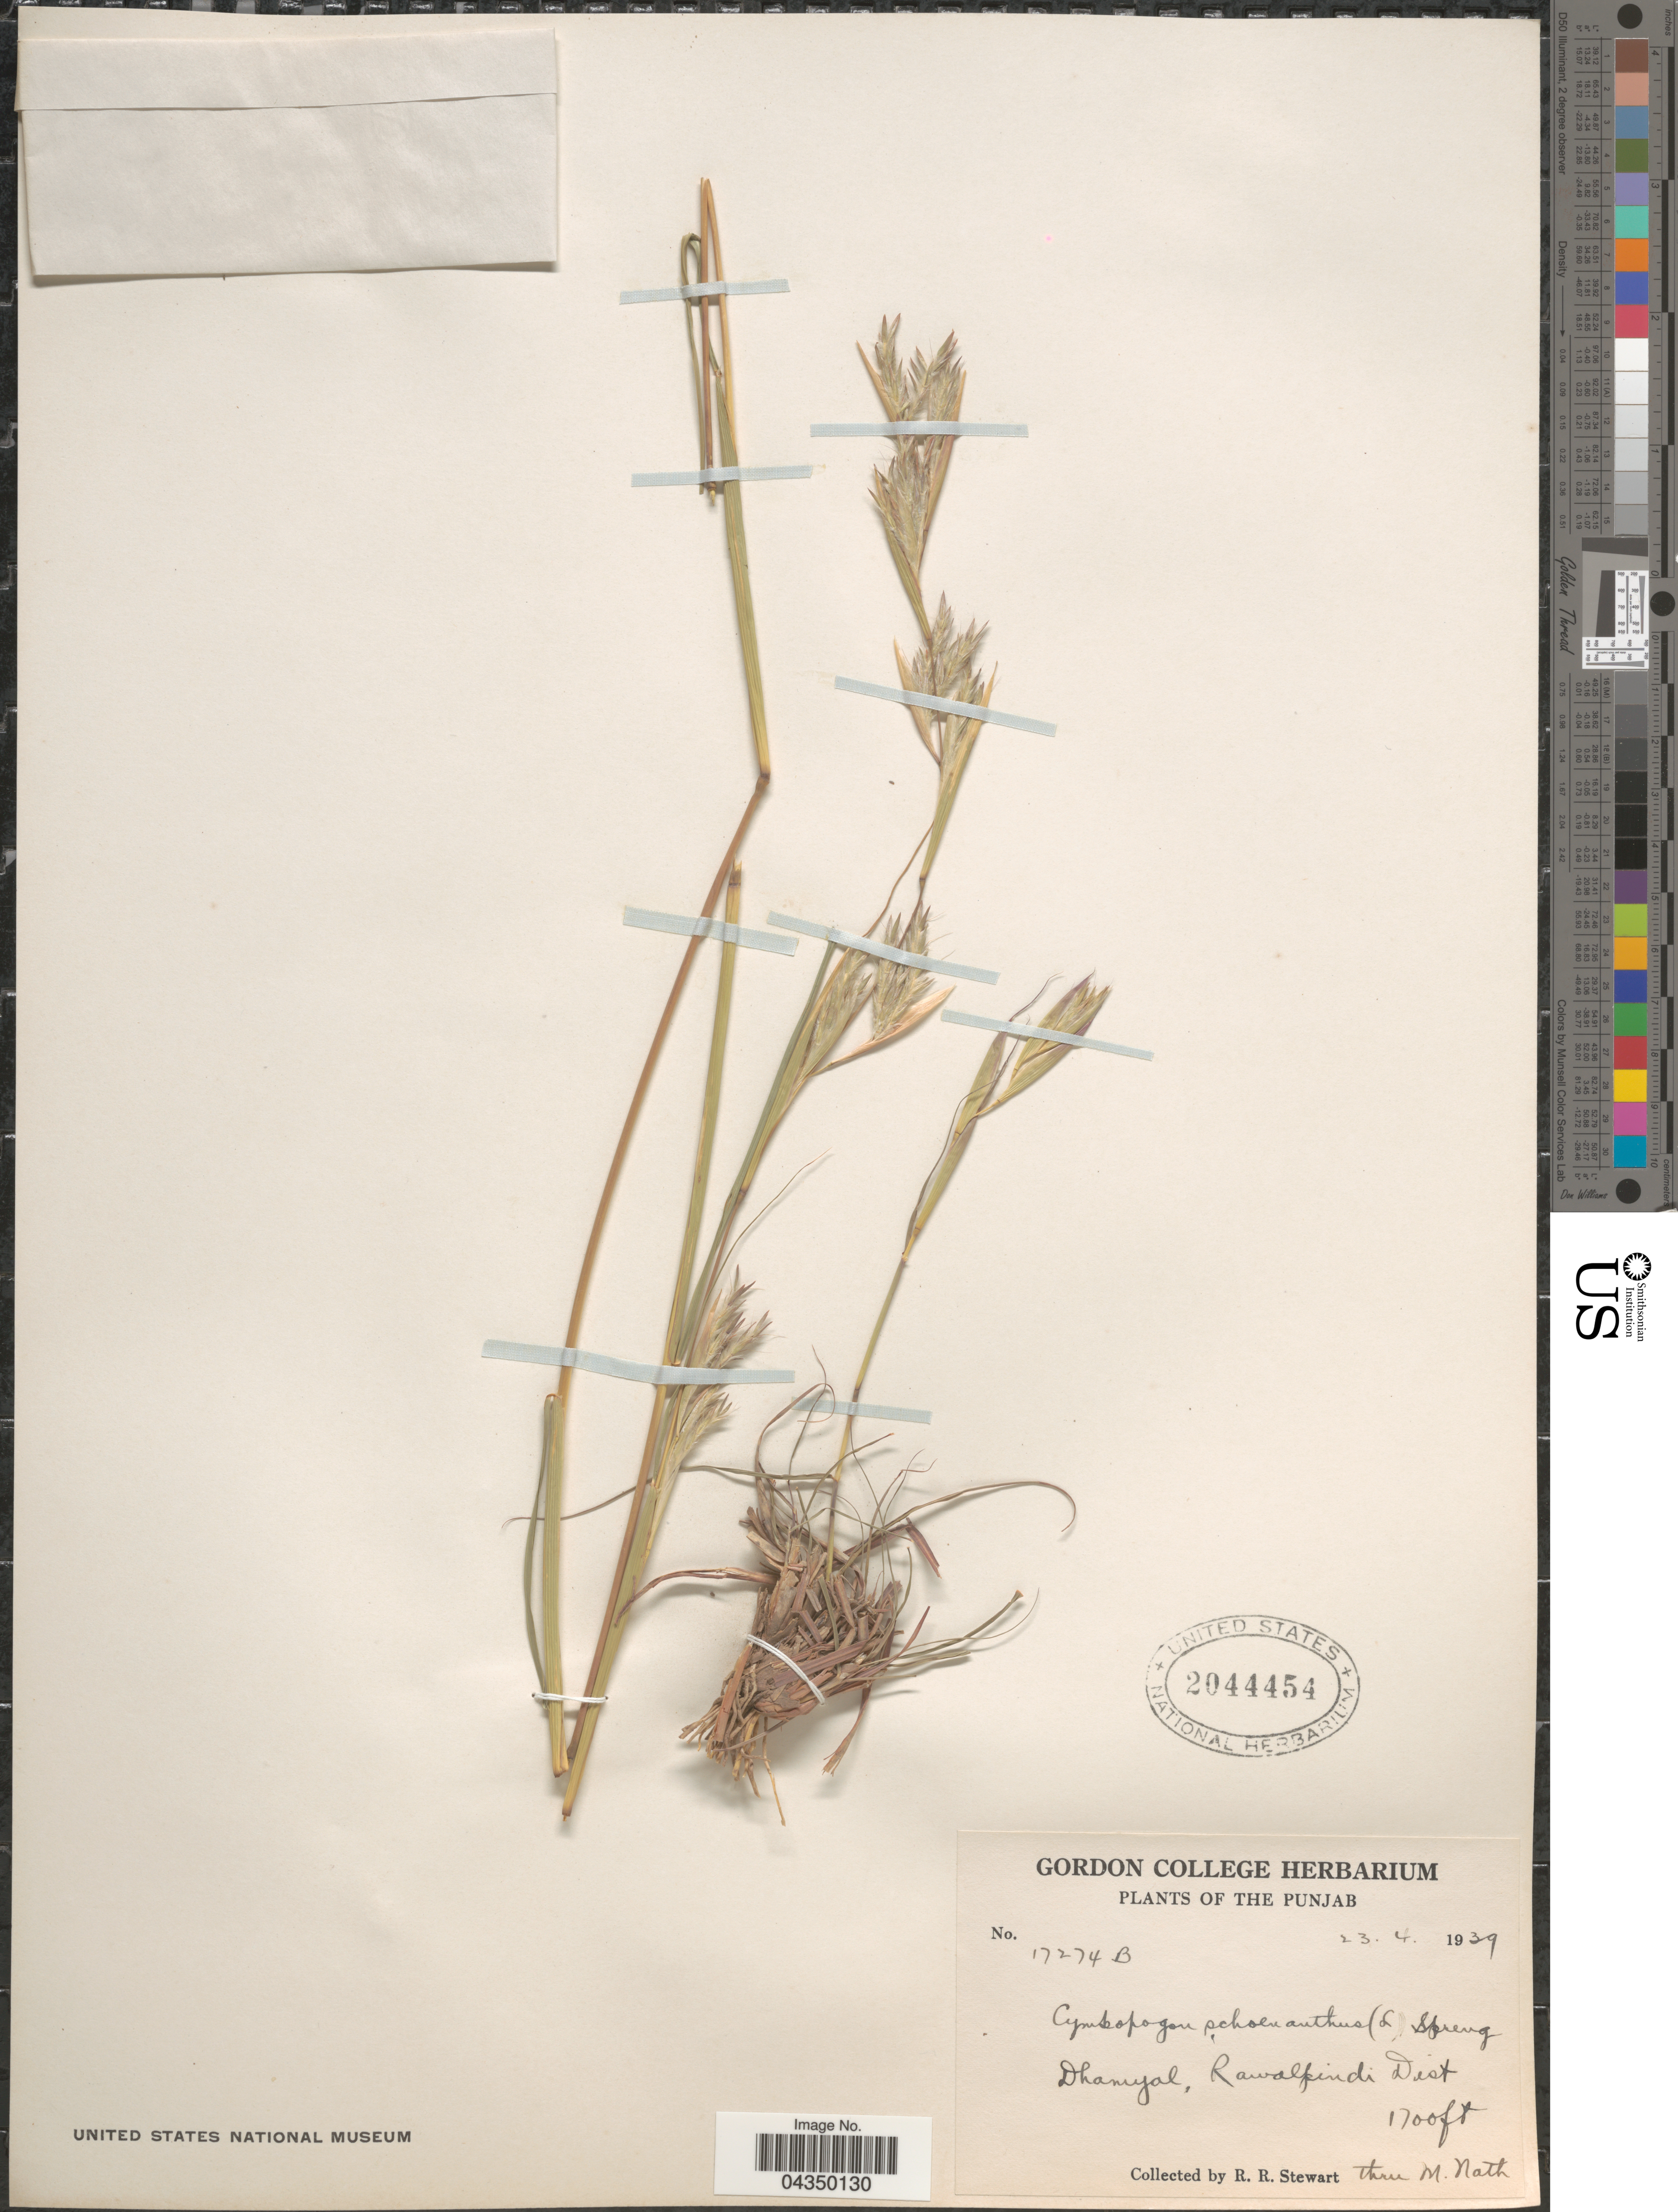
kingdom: Plantae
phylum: Tracheophyta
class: Liliopsida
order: Poales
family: Poaceae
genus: Cymbopogon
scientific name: Cymbopogon schoenanthus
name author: (L.) Spreng.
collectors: R. Stewart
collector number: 17274B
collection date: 1939-04-23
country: Pakistan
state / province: Punjab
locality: Dhamyal, Rawalpindi Dist.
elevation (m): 518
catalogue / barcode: US 2044454